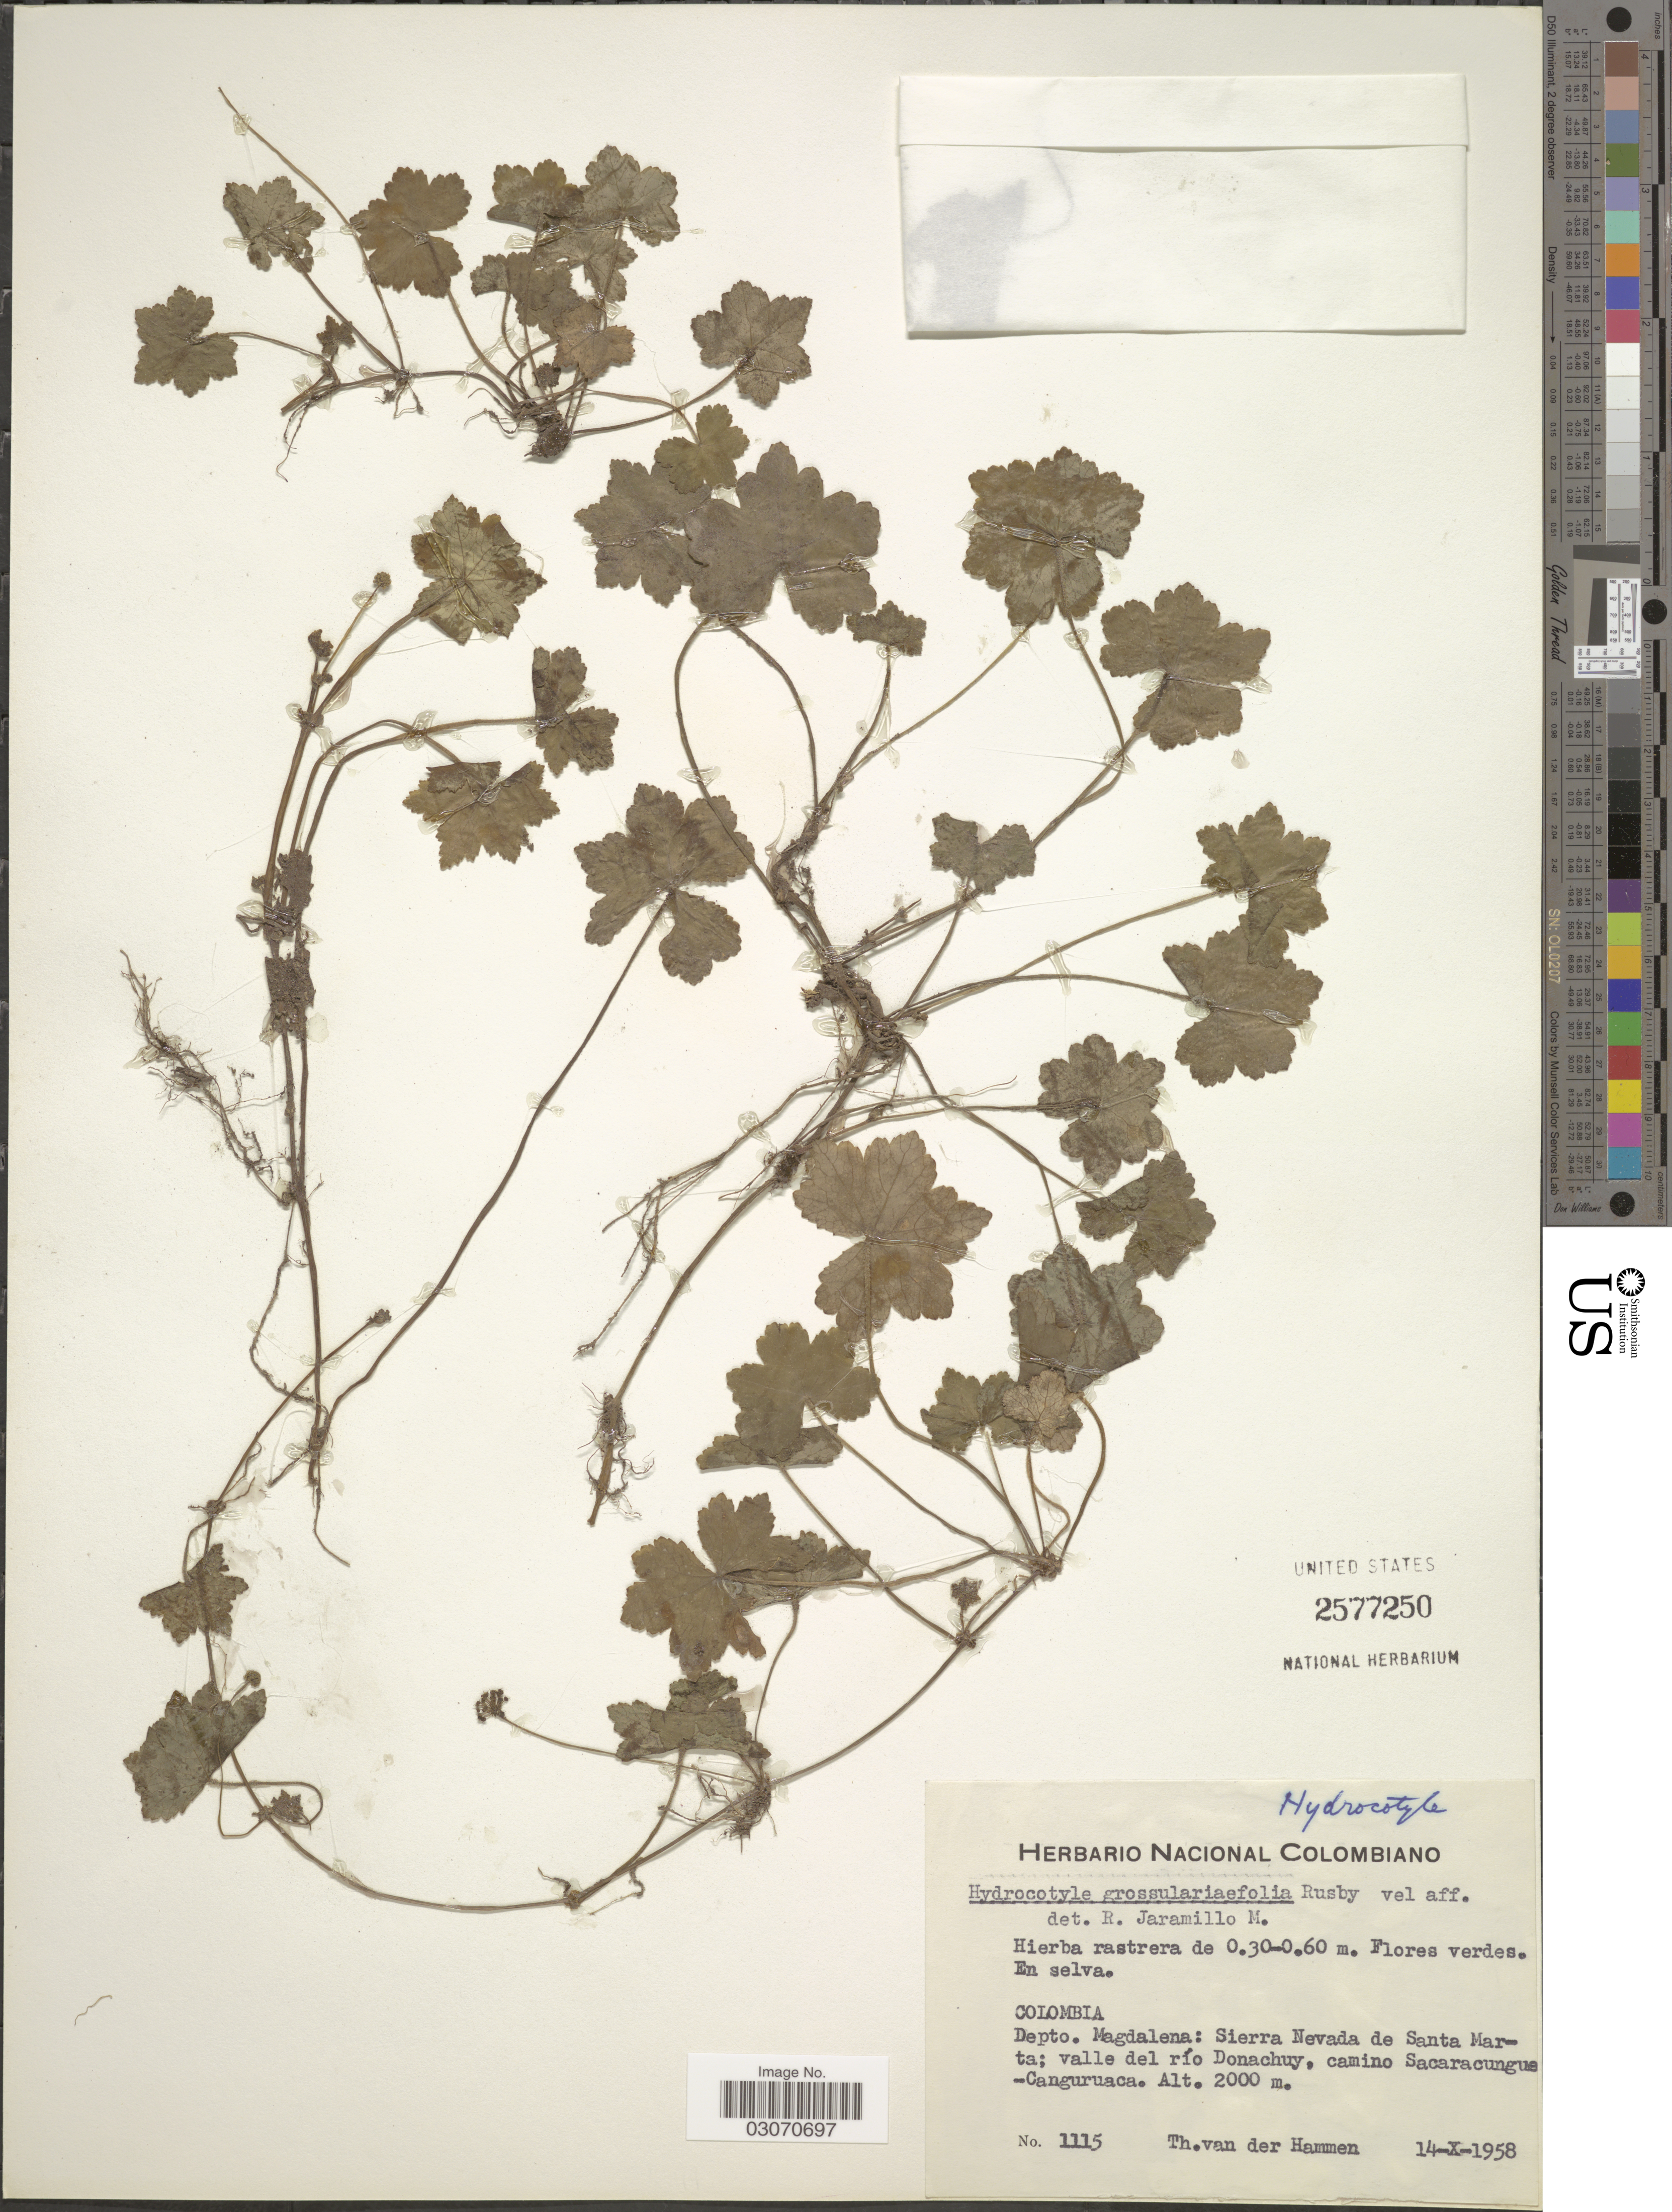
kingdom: Plantae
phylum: Tracheophyta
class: Magnoliopsida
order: Apiales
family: Araliaceae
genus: Hydrocotyle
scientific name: Hydrocotyle grossulariifolia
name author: Rusby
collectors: T. Hammen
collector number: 1115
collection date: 1958-10-14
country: Colombia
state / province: Magdalena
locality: Depto. Magdalena: Sierra Nevada de Santa Marta; valle del río Donachuy, camino Sacaracungue-Canguruaca.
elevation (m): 2000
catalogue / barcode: US 2577250